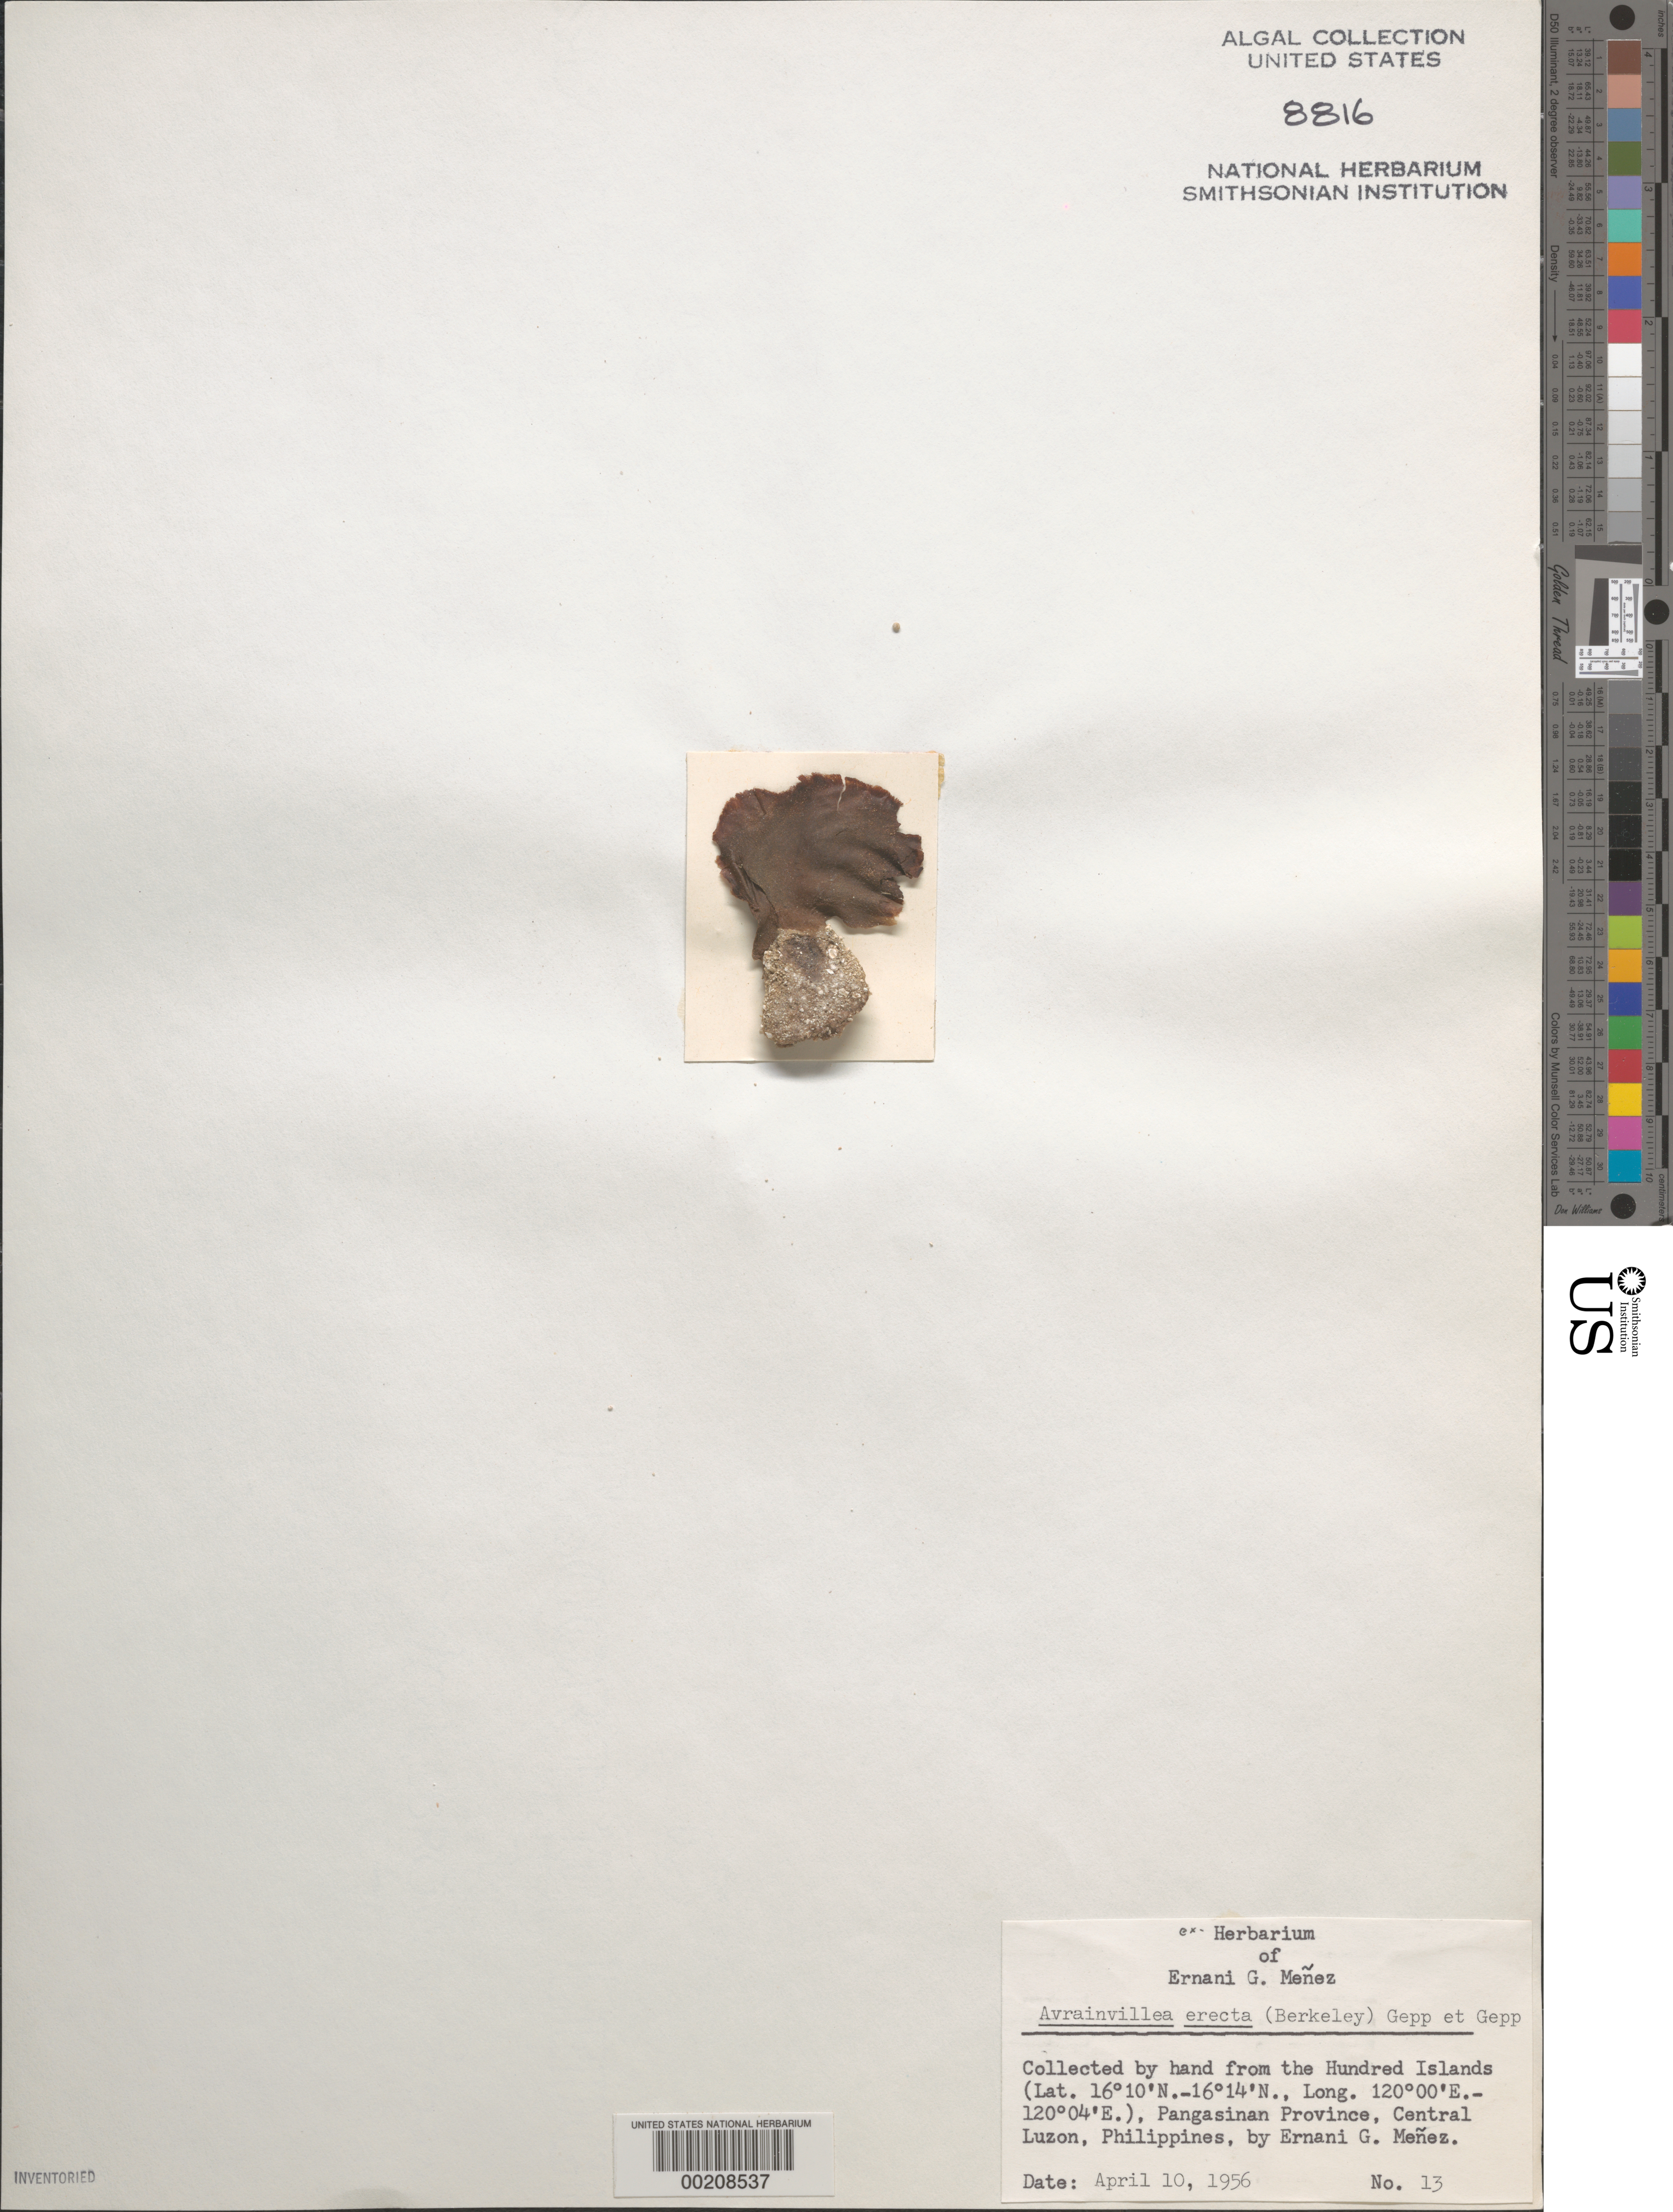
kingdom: Plantae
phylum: Chlorophyta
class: Ulvophyceae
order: Bryopsidales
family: Dichotomosiphonaceae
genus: Avrainvillea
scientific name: Avrainvillea erecta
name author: (M.J. Berkeley) A. Gepp & E. Gepp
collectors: Meñez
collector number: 13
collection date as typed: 10 Apr 1956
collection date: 1956-04-10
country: Philippines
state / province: Ilocos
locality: Hundred islands, pangasinan province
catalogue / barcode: US 8816